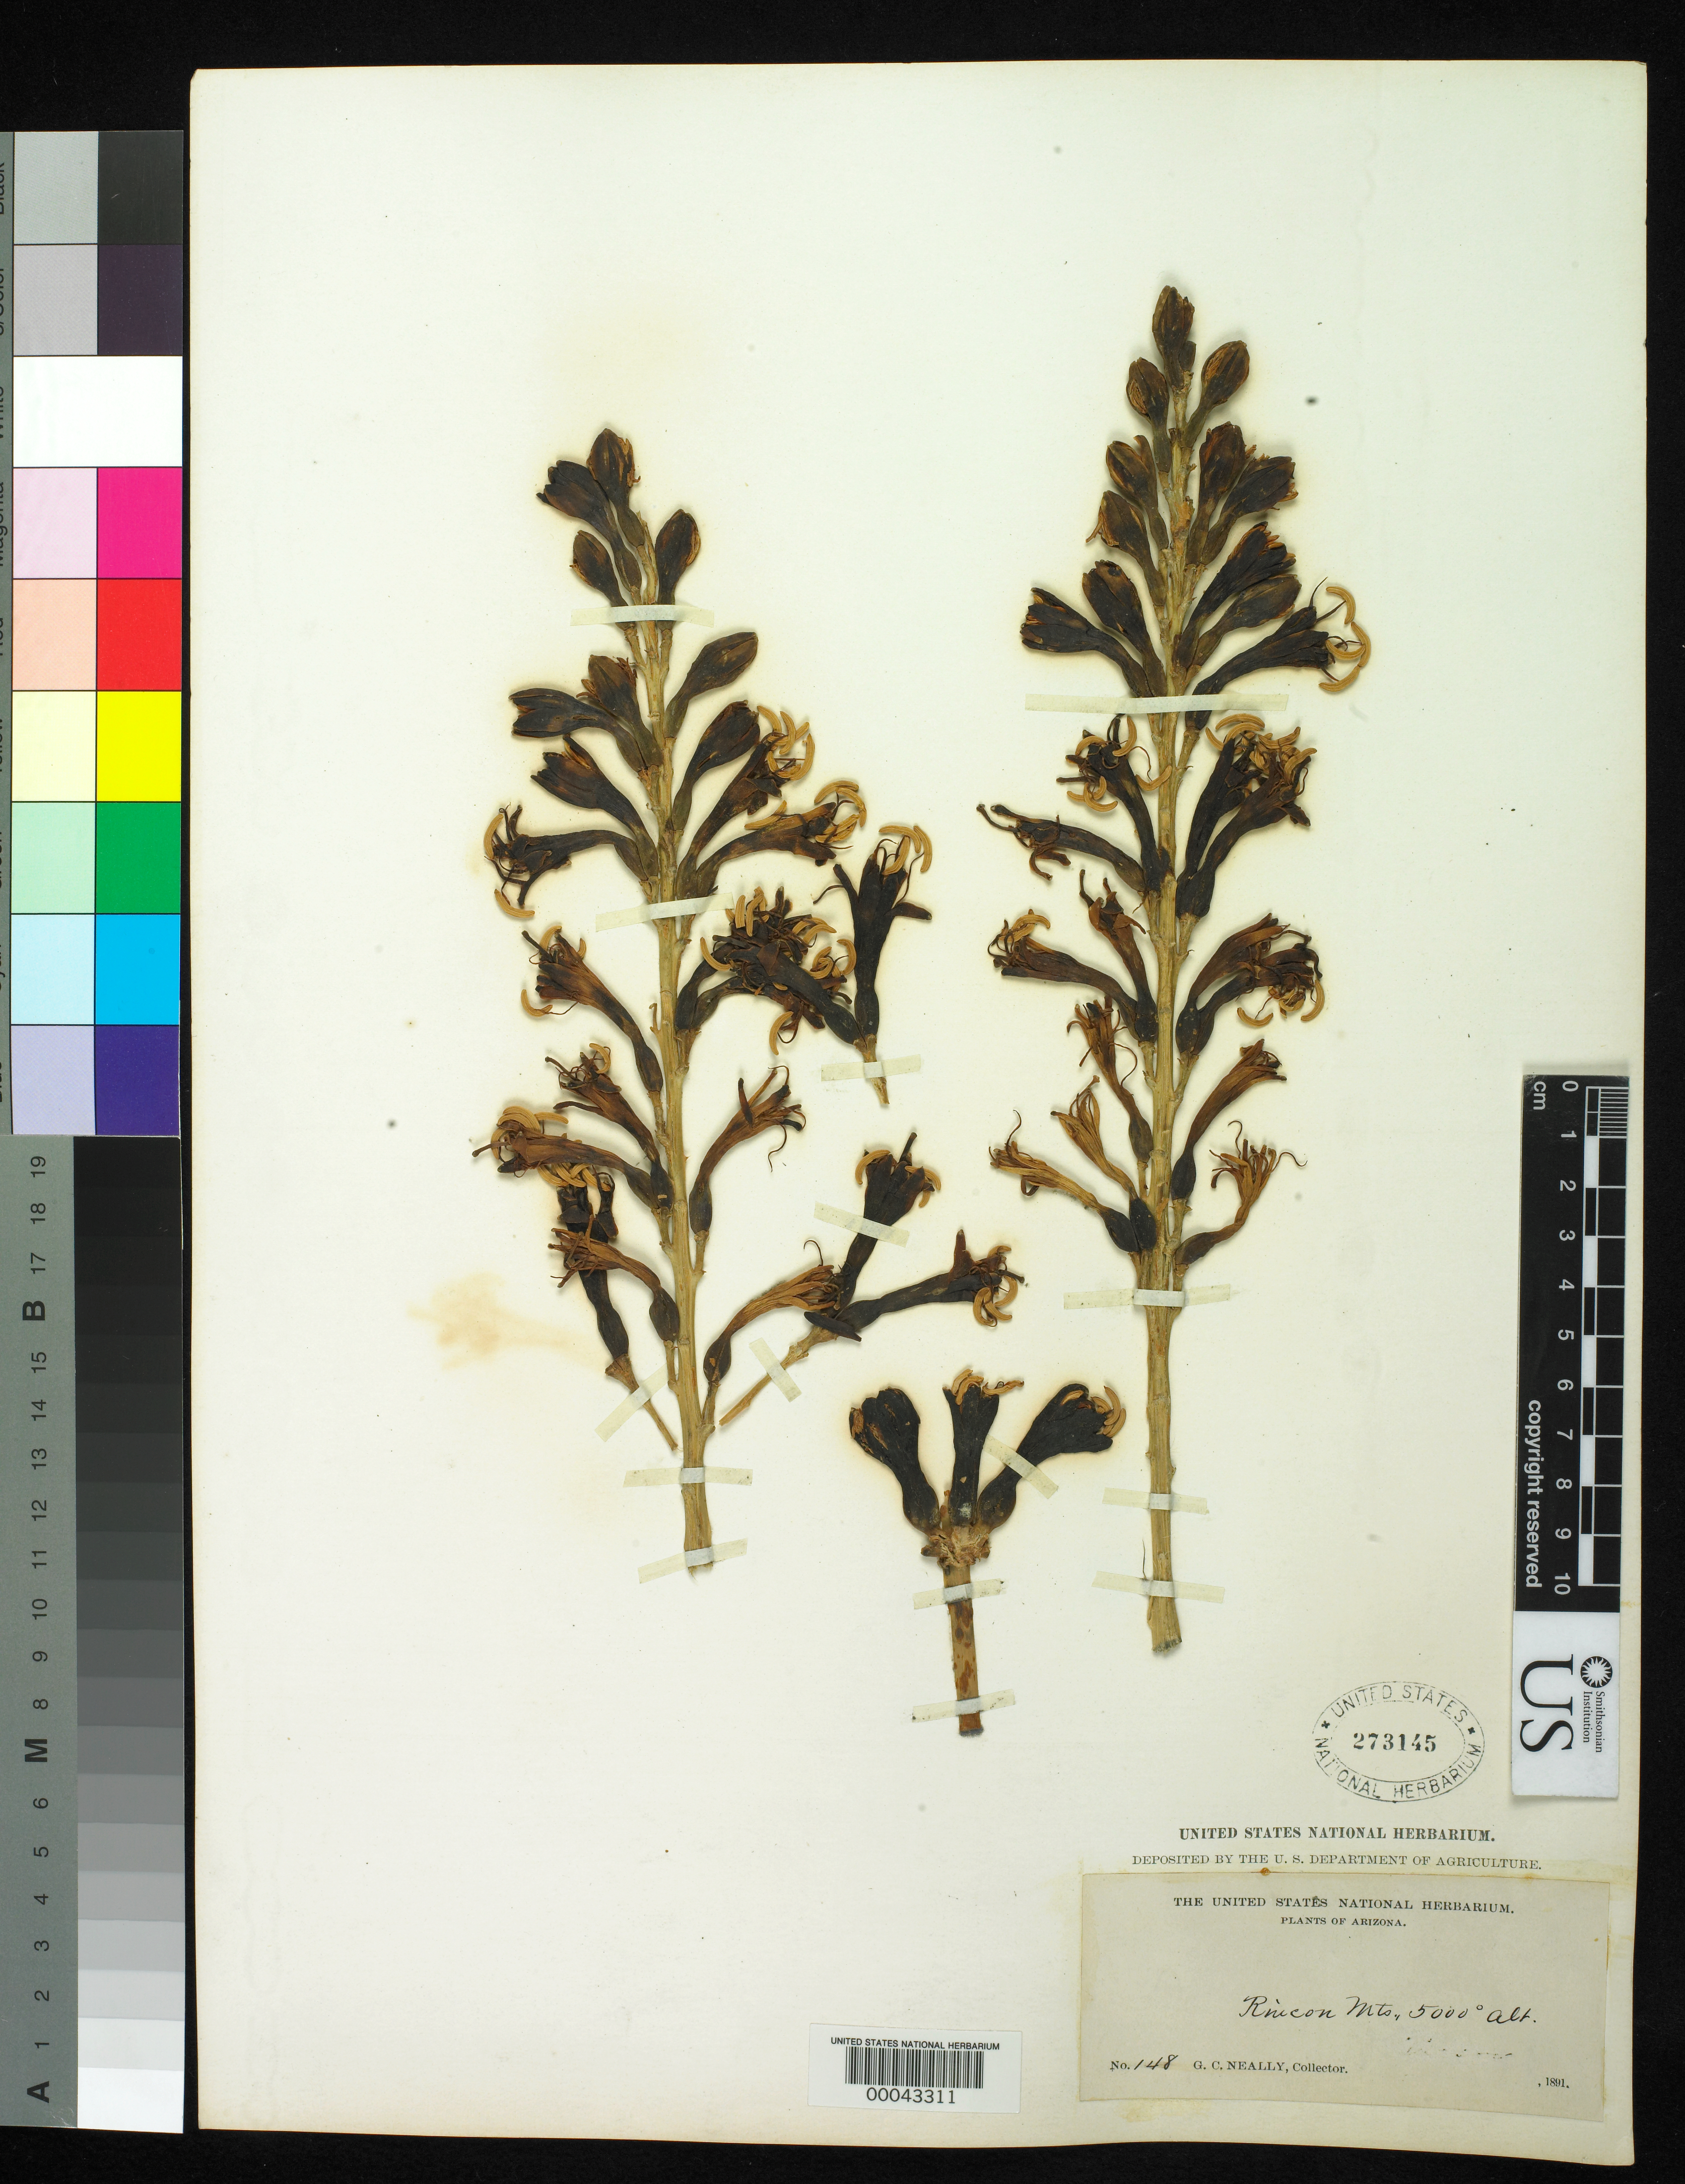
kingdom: Plantae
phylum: Tracheophyta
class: Liliopsida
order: Asparagales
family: Asparagaceae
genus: Agave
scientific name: Agave schottii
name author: Engelm.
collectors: G. C. Nealley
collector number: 148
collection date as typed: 1891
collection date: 1891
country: United States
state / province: Arizona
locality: Rincon mts.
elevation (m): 1524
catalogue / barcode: US 273145